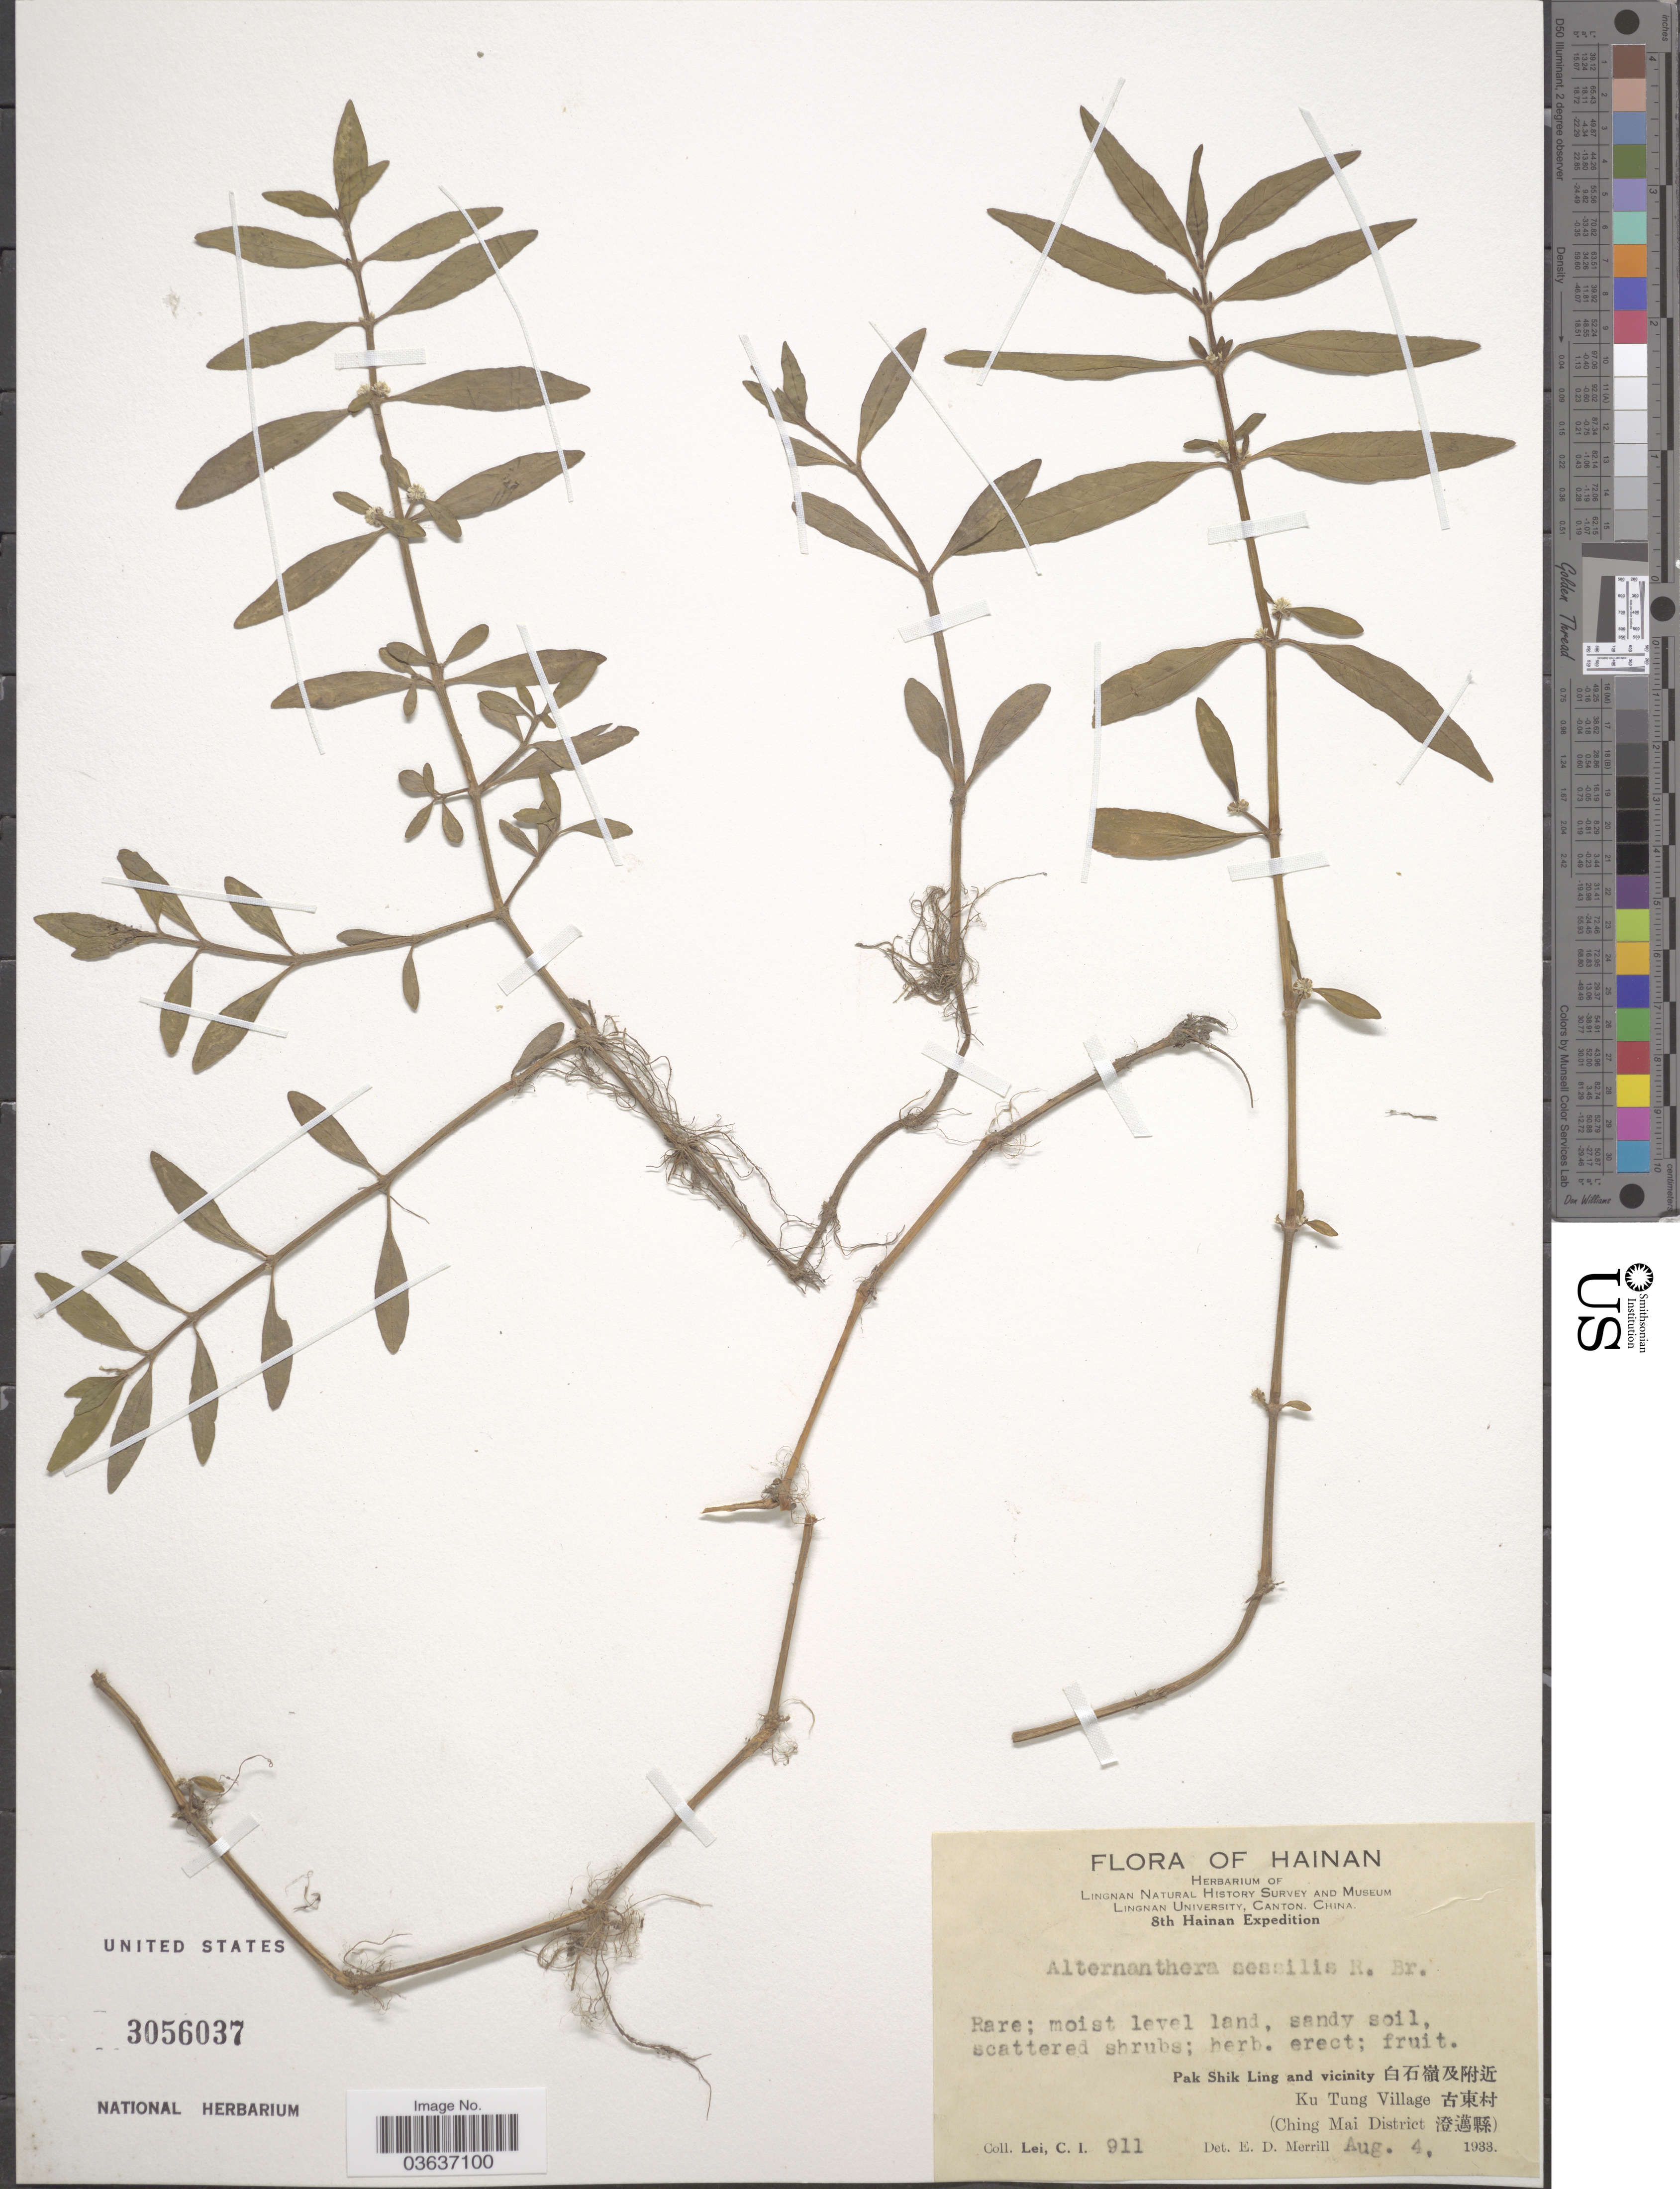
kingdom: Plantae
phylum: Tracheophyta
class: Magnoliopsida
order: Caryophyllales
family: Amaranthaceae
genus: Alternanthera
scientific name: Alternanthera sessilis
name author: (L.) DC.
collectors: C. I. Lei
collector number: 911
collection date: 1933-08-04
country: China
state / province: Hainan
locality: PakShikLing and Vicinity, Ku Tung Village, (Ching Mai District), (Ching Mai District.)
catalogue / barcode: US 3056037